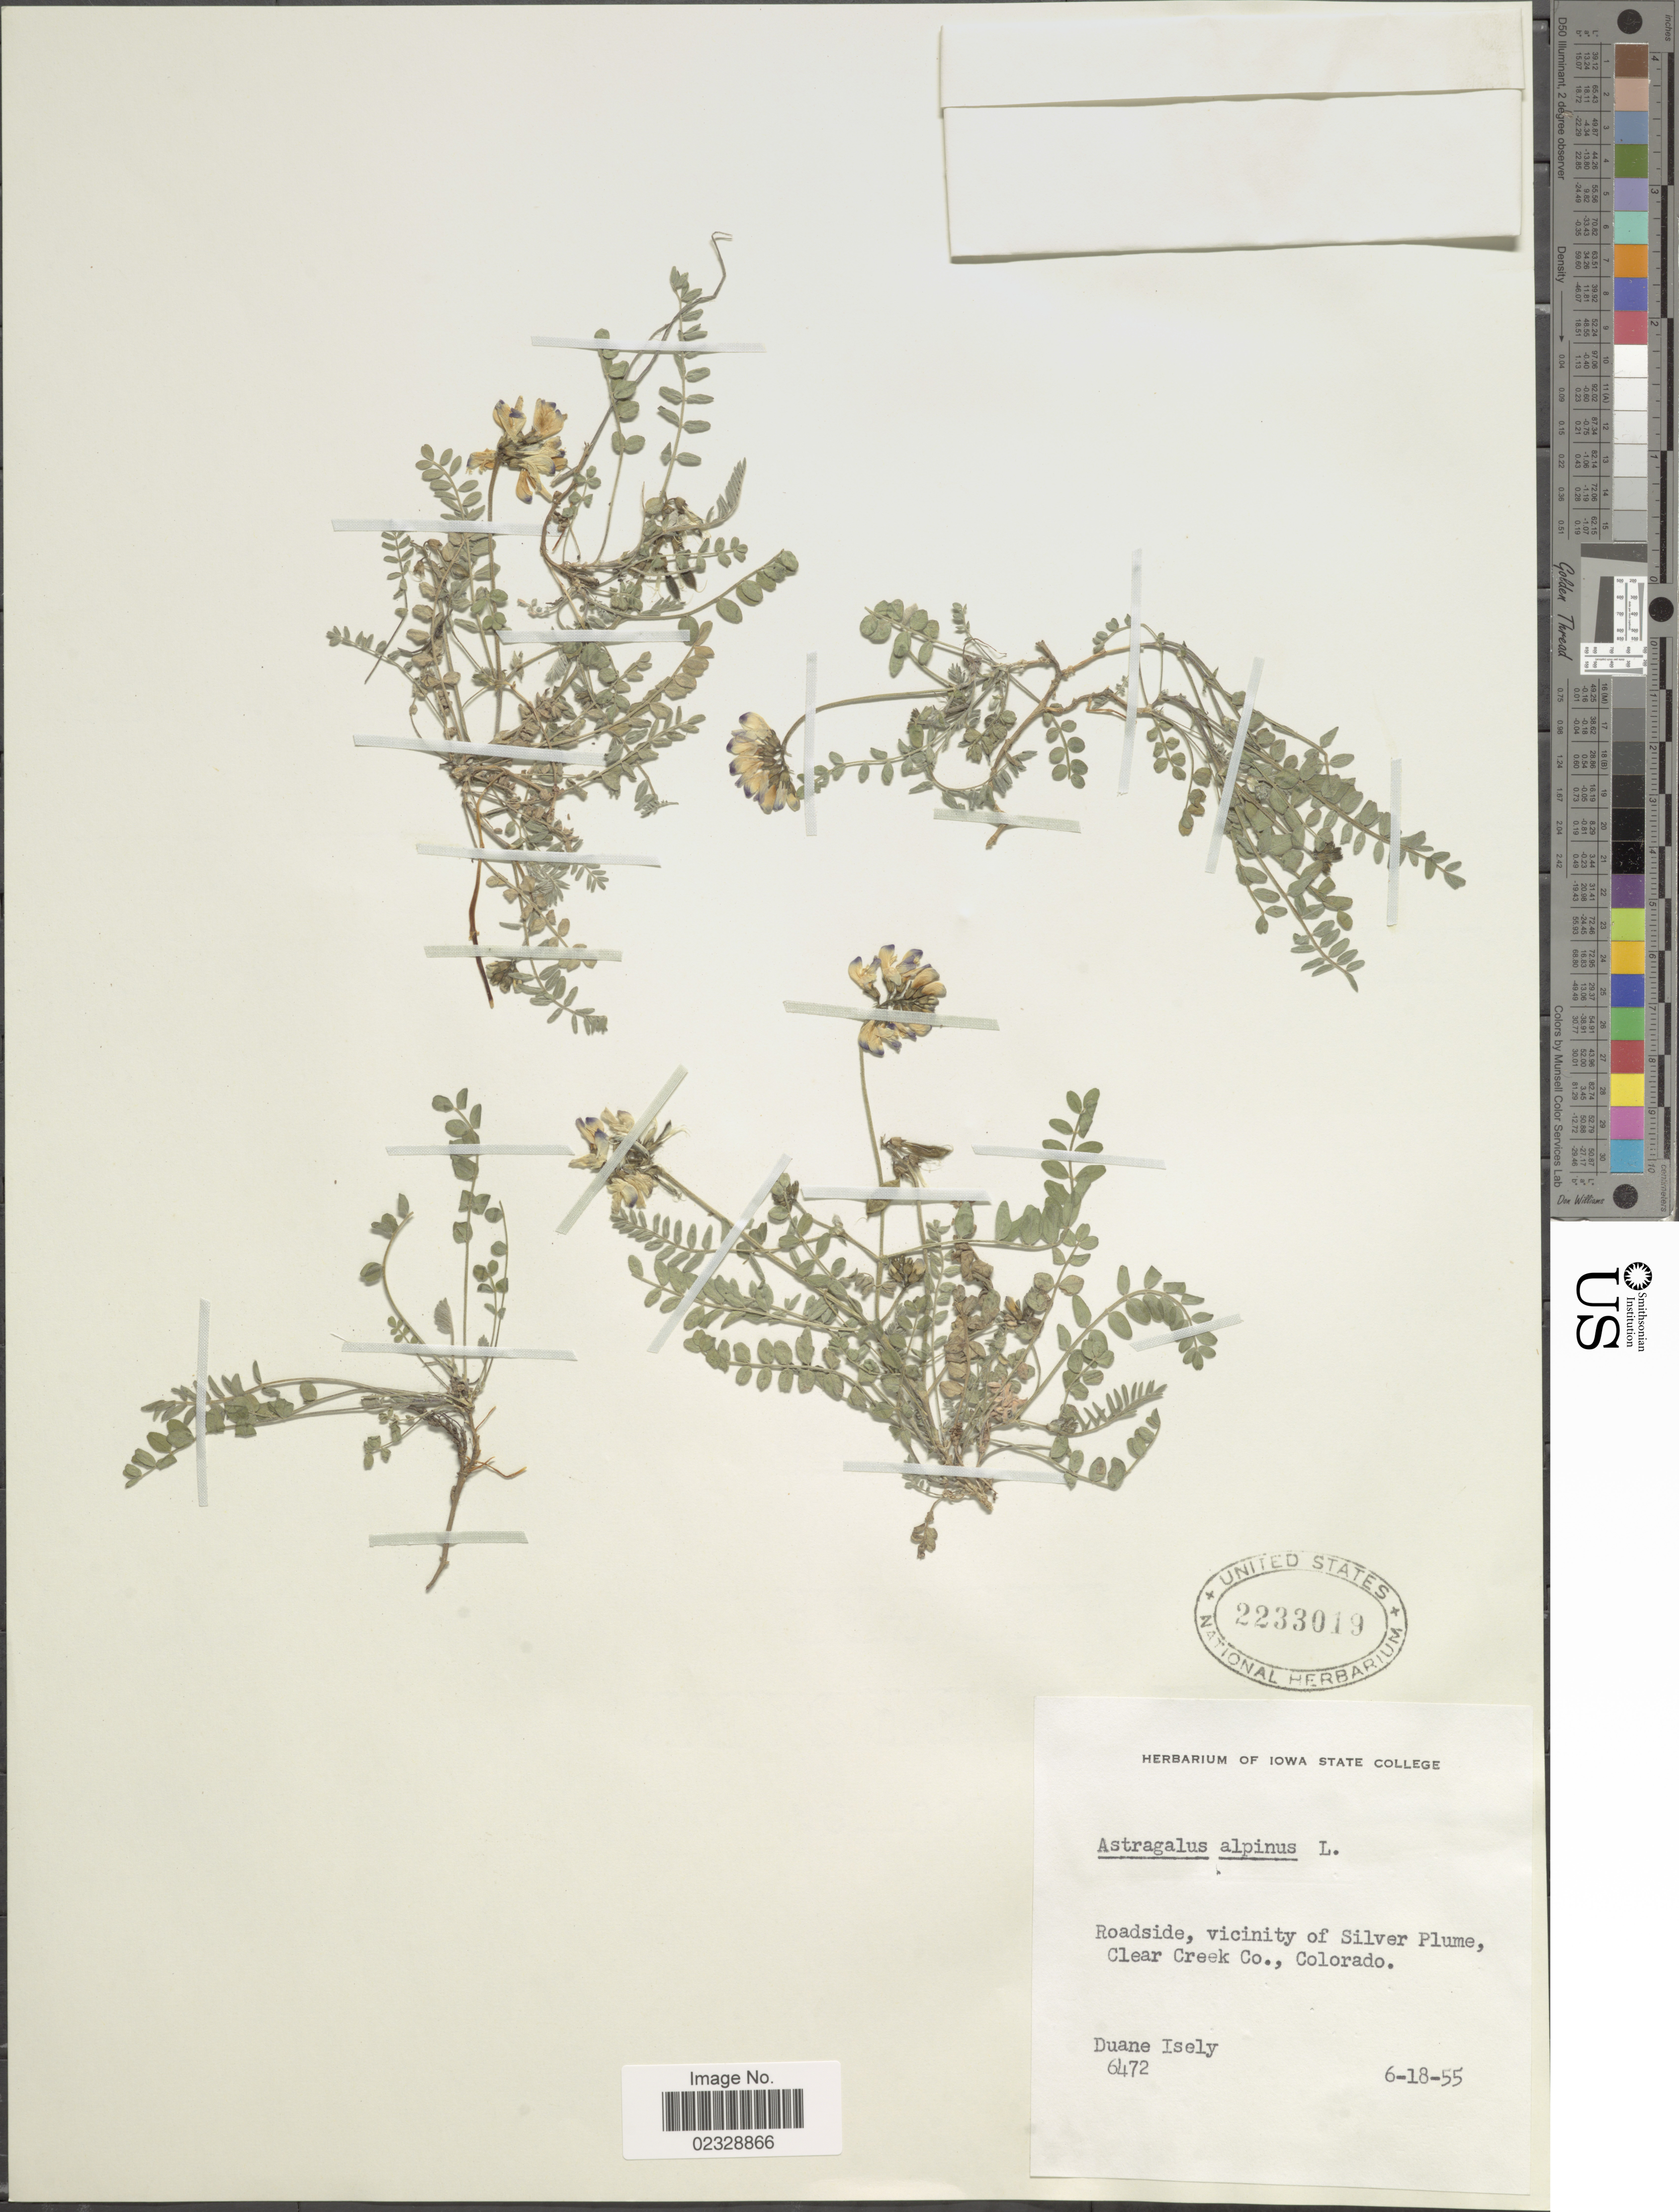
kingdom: Plantae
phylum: Tracheophyta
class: Magnoliopsida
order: Fabales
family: Fabaceae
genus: Astragalus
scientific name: Astragalus alpinus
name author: L.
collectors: D. Isely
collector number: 6472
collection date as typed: Transcribed d/m/y: 18/6/55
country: United States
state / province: Colorado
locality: Roadsdie, vicinity of Silver Plume, Clear Creek Co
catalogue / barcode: US 2233019